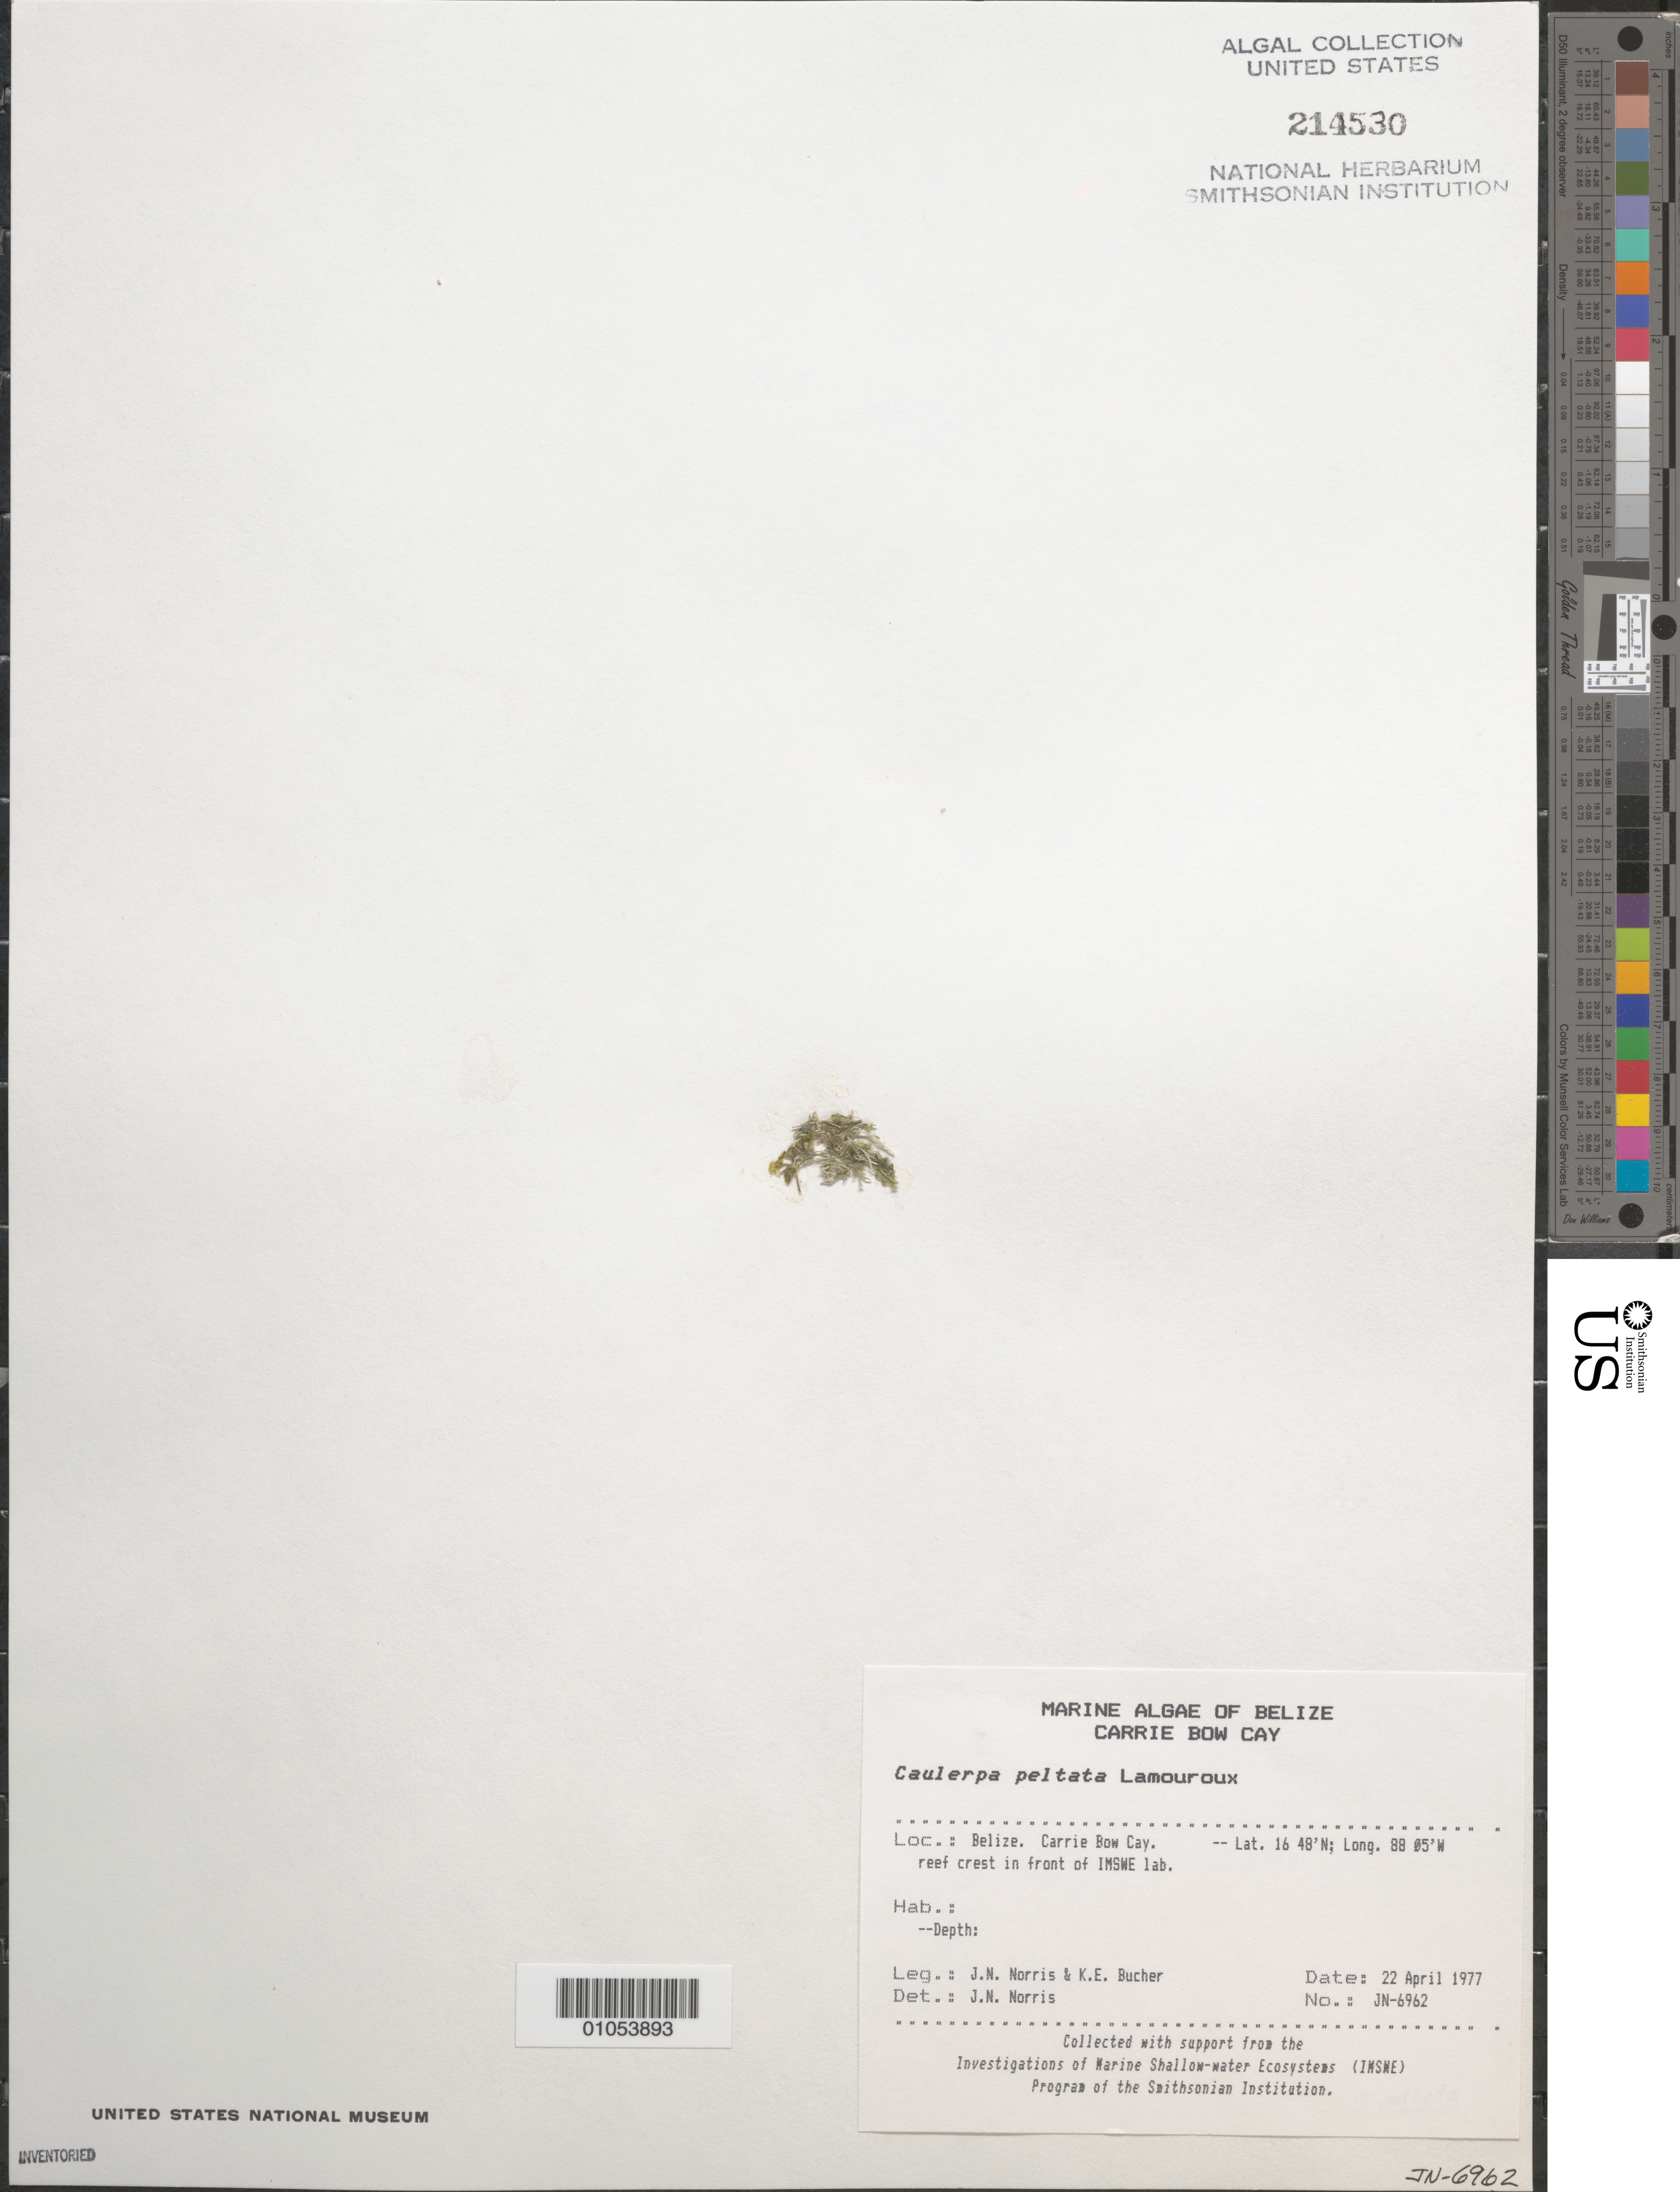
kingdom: Plantae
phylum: Chlorophyta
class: Ulvophyceae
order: Ulvales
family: Ulvaceae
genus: Ulva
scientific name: Ulva linza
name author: L.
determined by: Algae name updating Project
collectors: J. N. Norris & K. E. Bucher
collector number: JN-6962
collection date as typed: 22 Apr 1977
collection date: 1977-04-22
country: Belize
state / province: Stann Creek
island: Carrie Bow Cay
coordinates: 16 48'N, 88 05'W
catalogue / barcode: US 214530